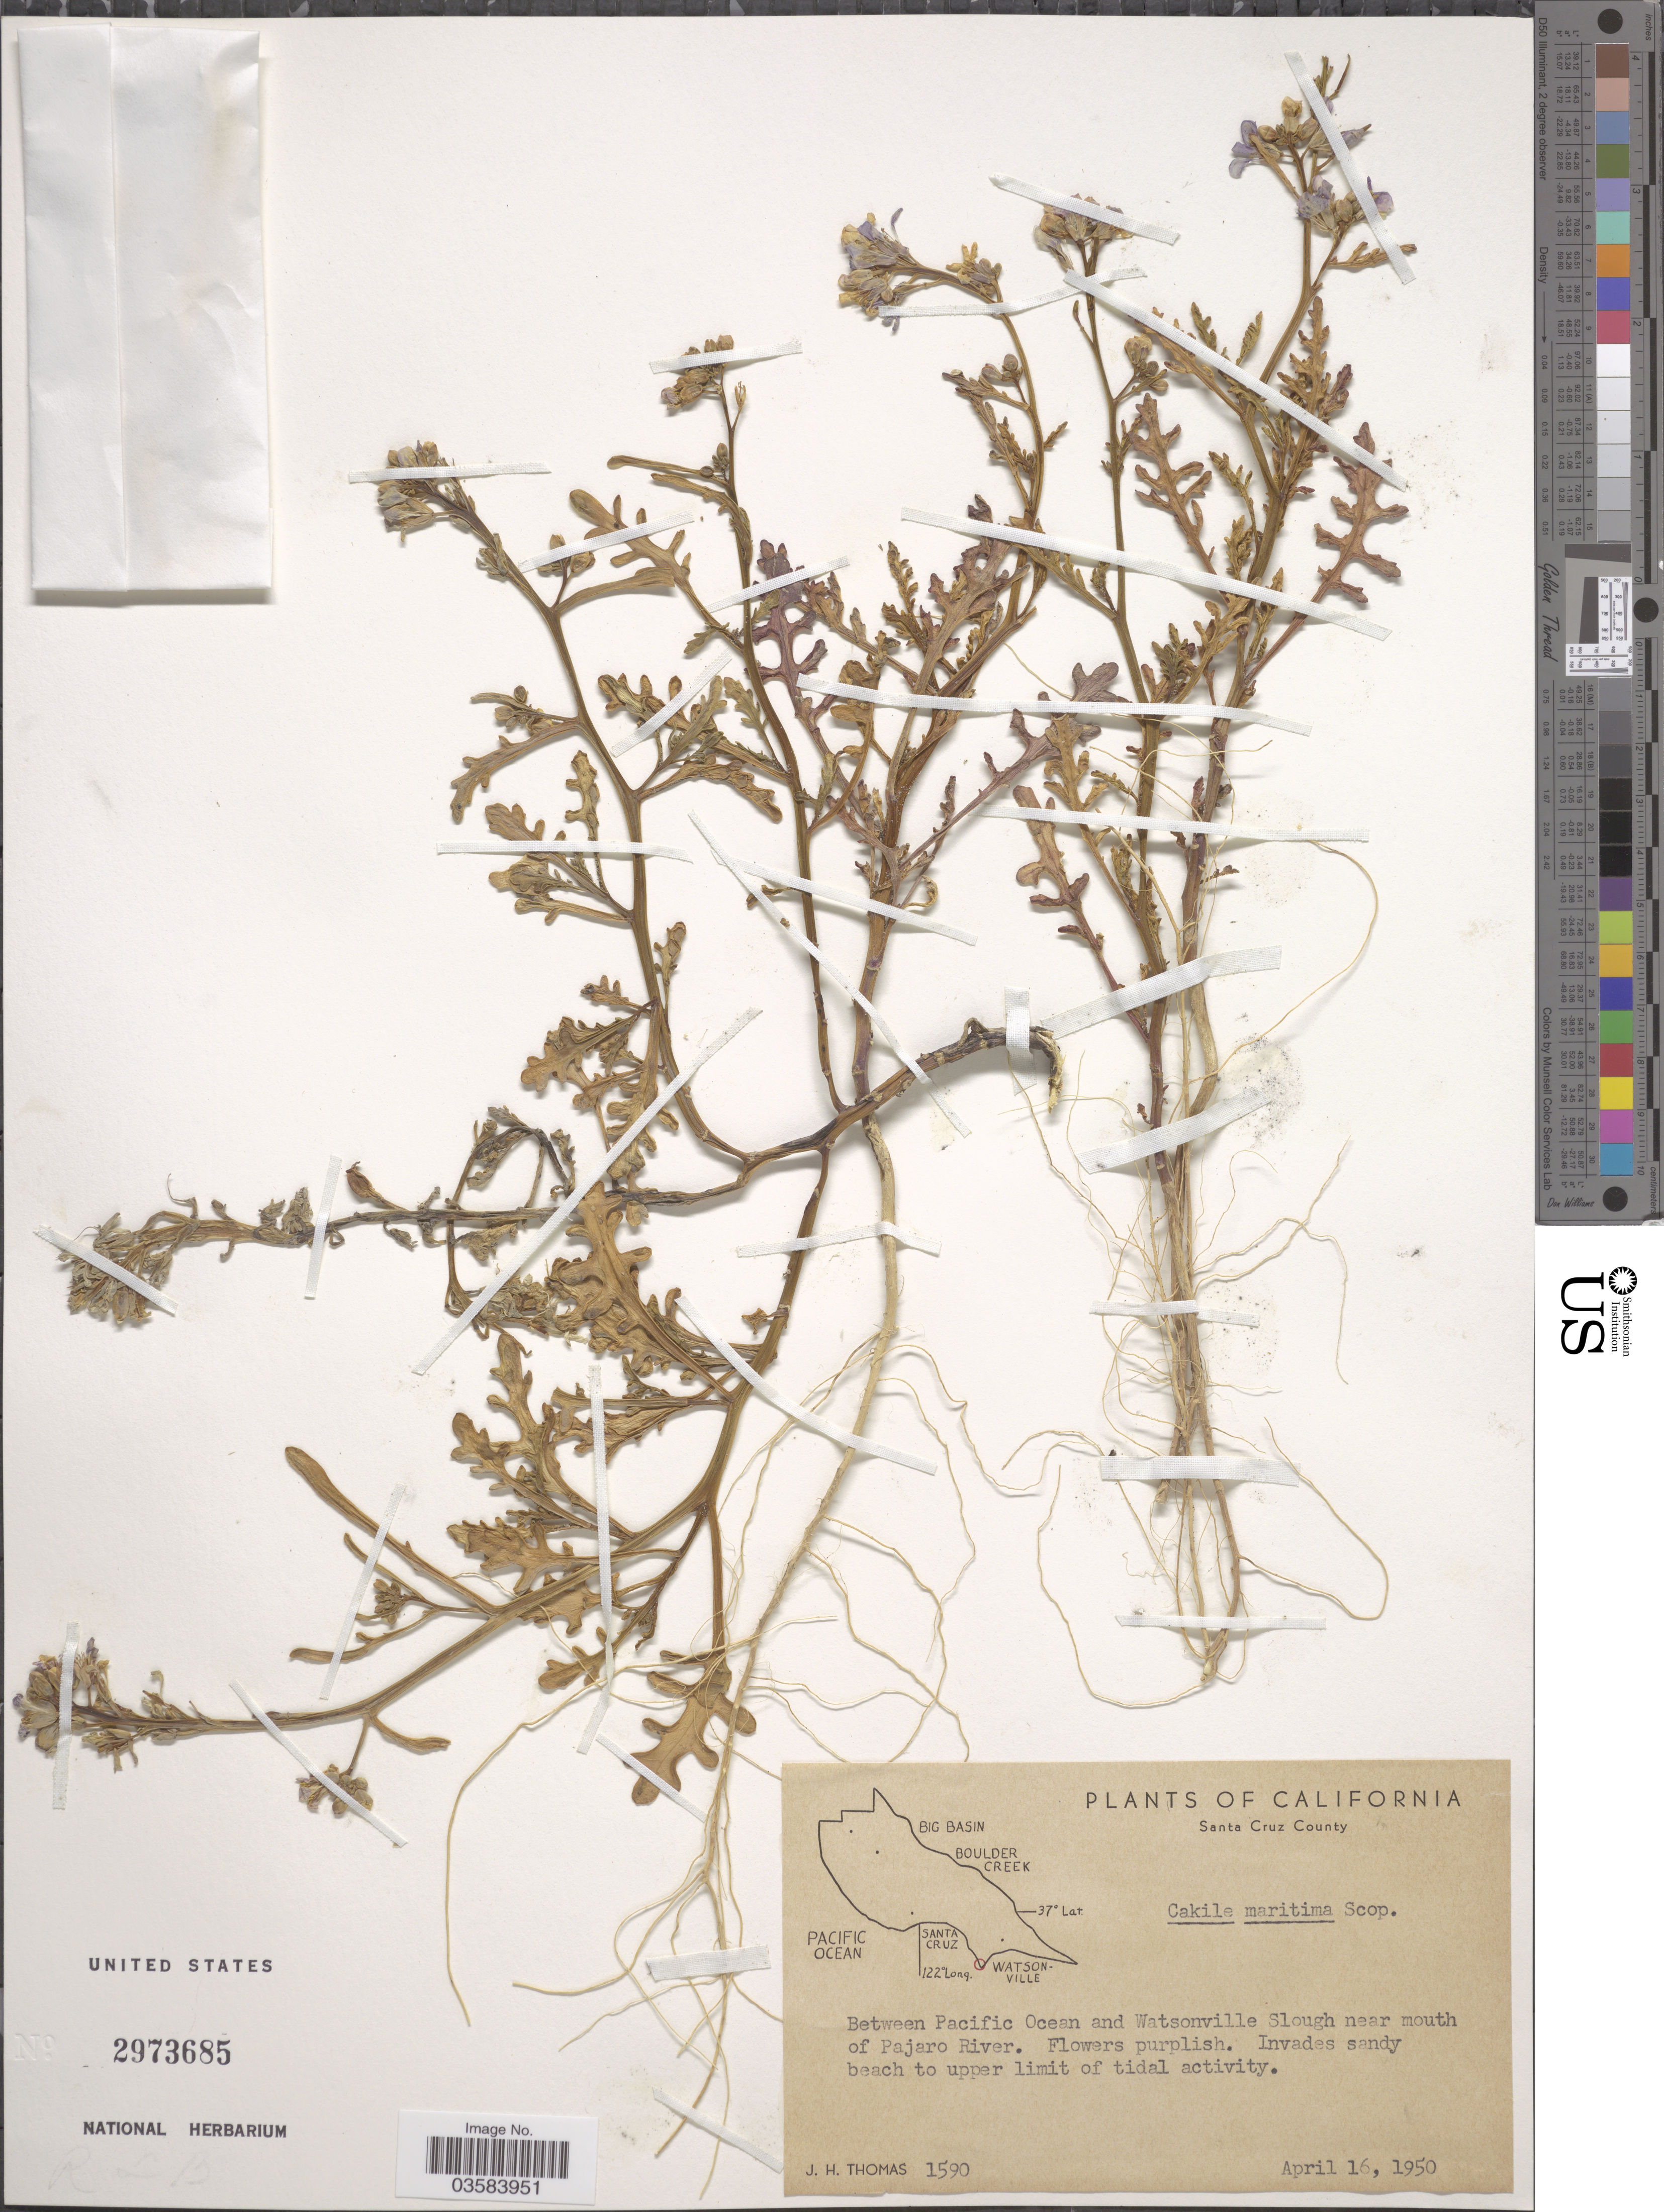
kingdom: Plantae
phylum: Tracheophyta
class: Magnoliopsida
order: Brassicales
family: Brassicaceae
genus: Cakile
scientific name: Cakile maritima subsp. maritima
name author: Scop.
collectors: J. H. Thomas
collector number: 1590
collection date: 1950-04-16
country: United States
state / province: California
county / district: Santa Cruz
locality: Santa Cruz County. Between Pacific Ocean and Watsonville Slough near mouth of Pajaro River.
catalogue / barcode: US 2973685